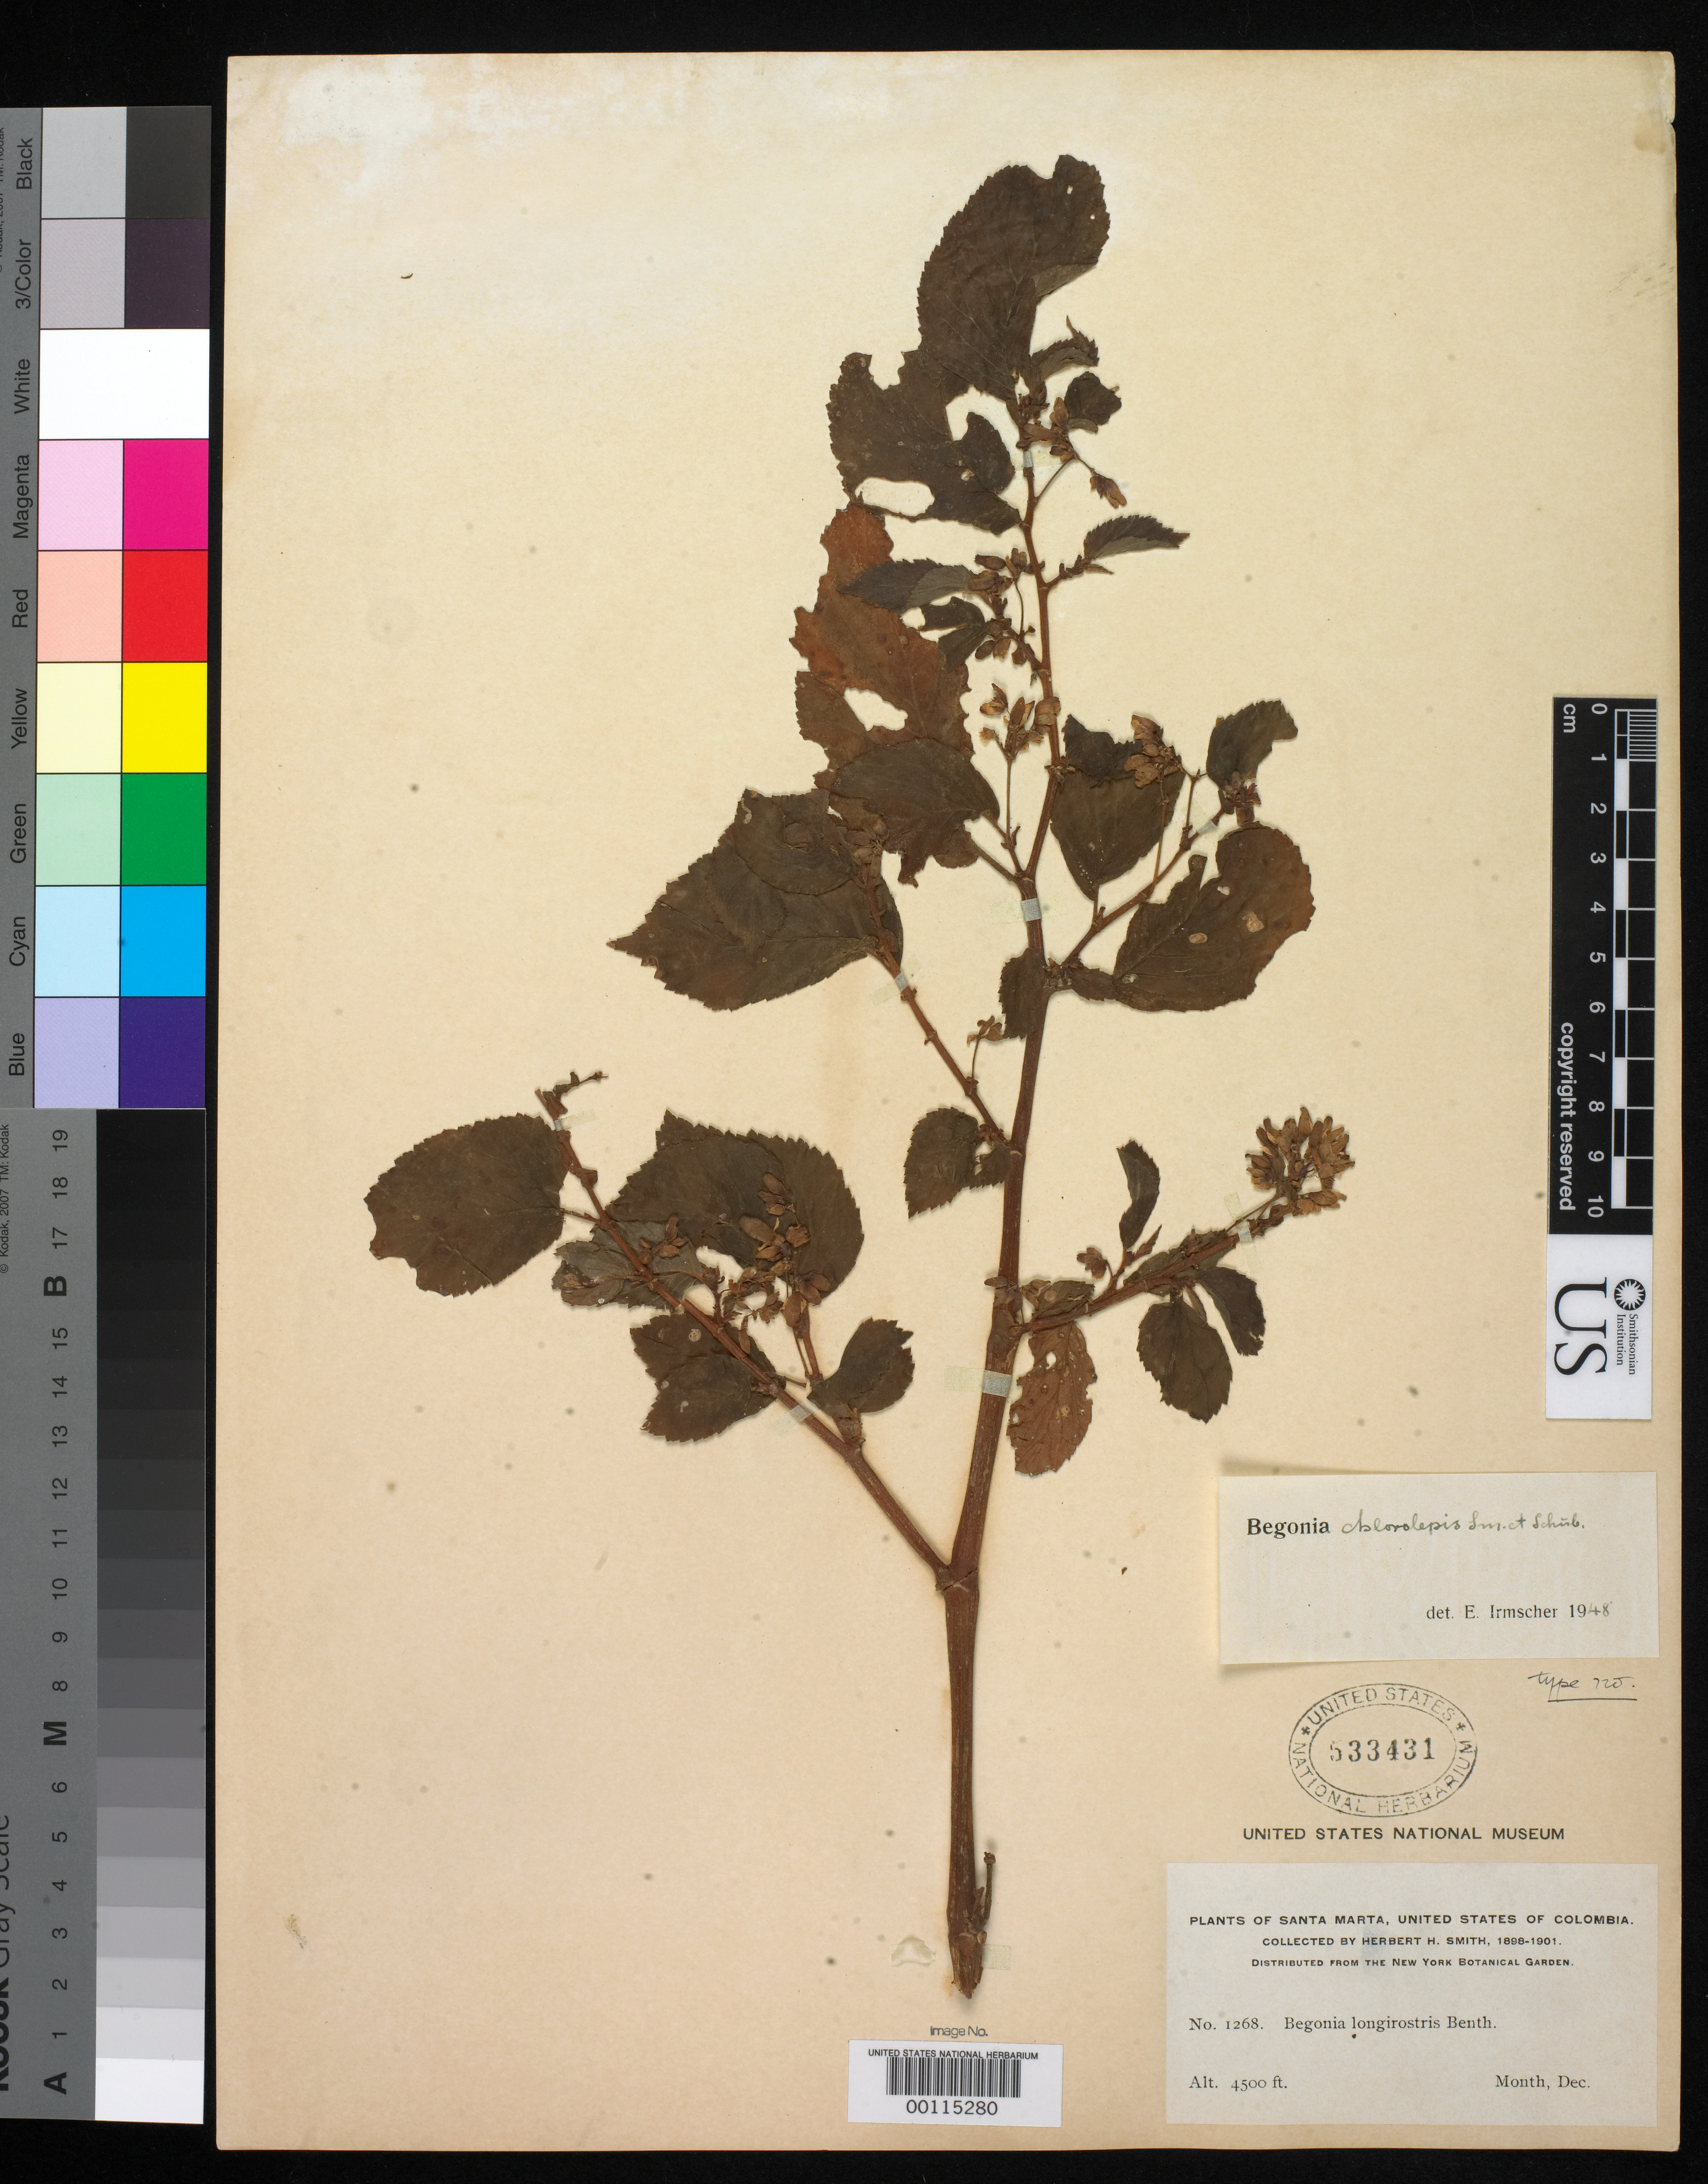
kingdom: Plantae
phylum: Tracheophyta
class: Magnoliopsida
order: Cucurbitales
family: Begoniaceae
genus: Begonia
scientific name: Begonia chlorolepis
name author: L.B. Sm. & B.G. Schub.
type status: Isotype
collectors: Herbert H. Smith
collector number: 1268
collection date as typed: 1898 to -- --- 1901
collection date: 1898/1901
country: Colombia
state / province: Magdalena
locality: Santa Marta Mountains, Las Nubes.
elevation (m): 1350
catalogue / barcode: US 533431